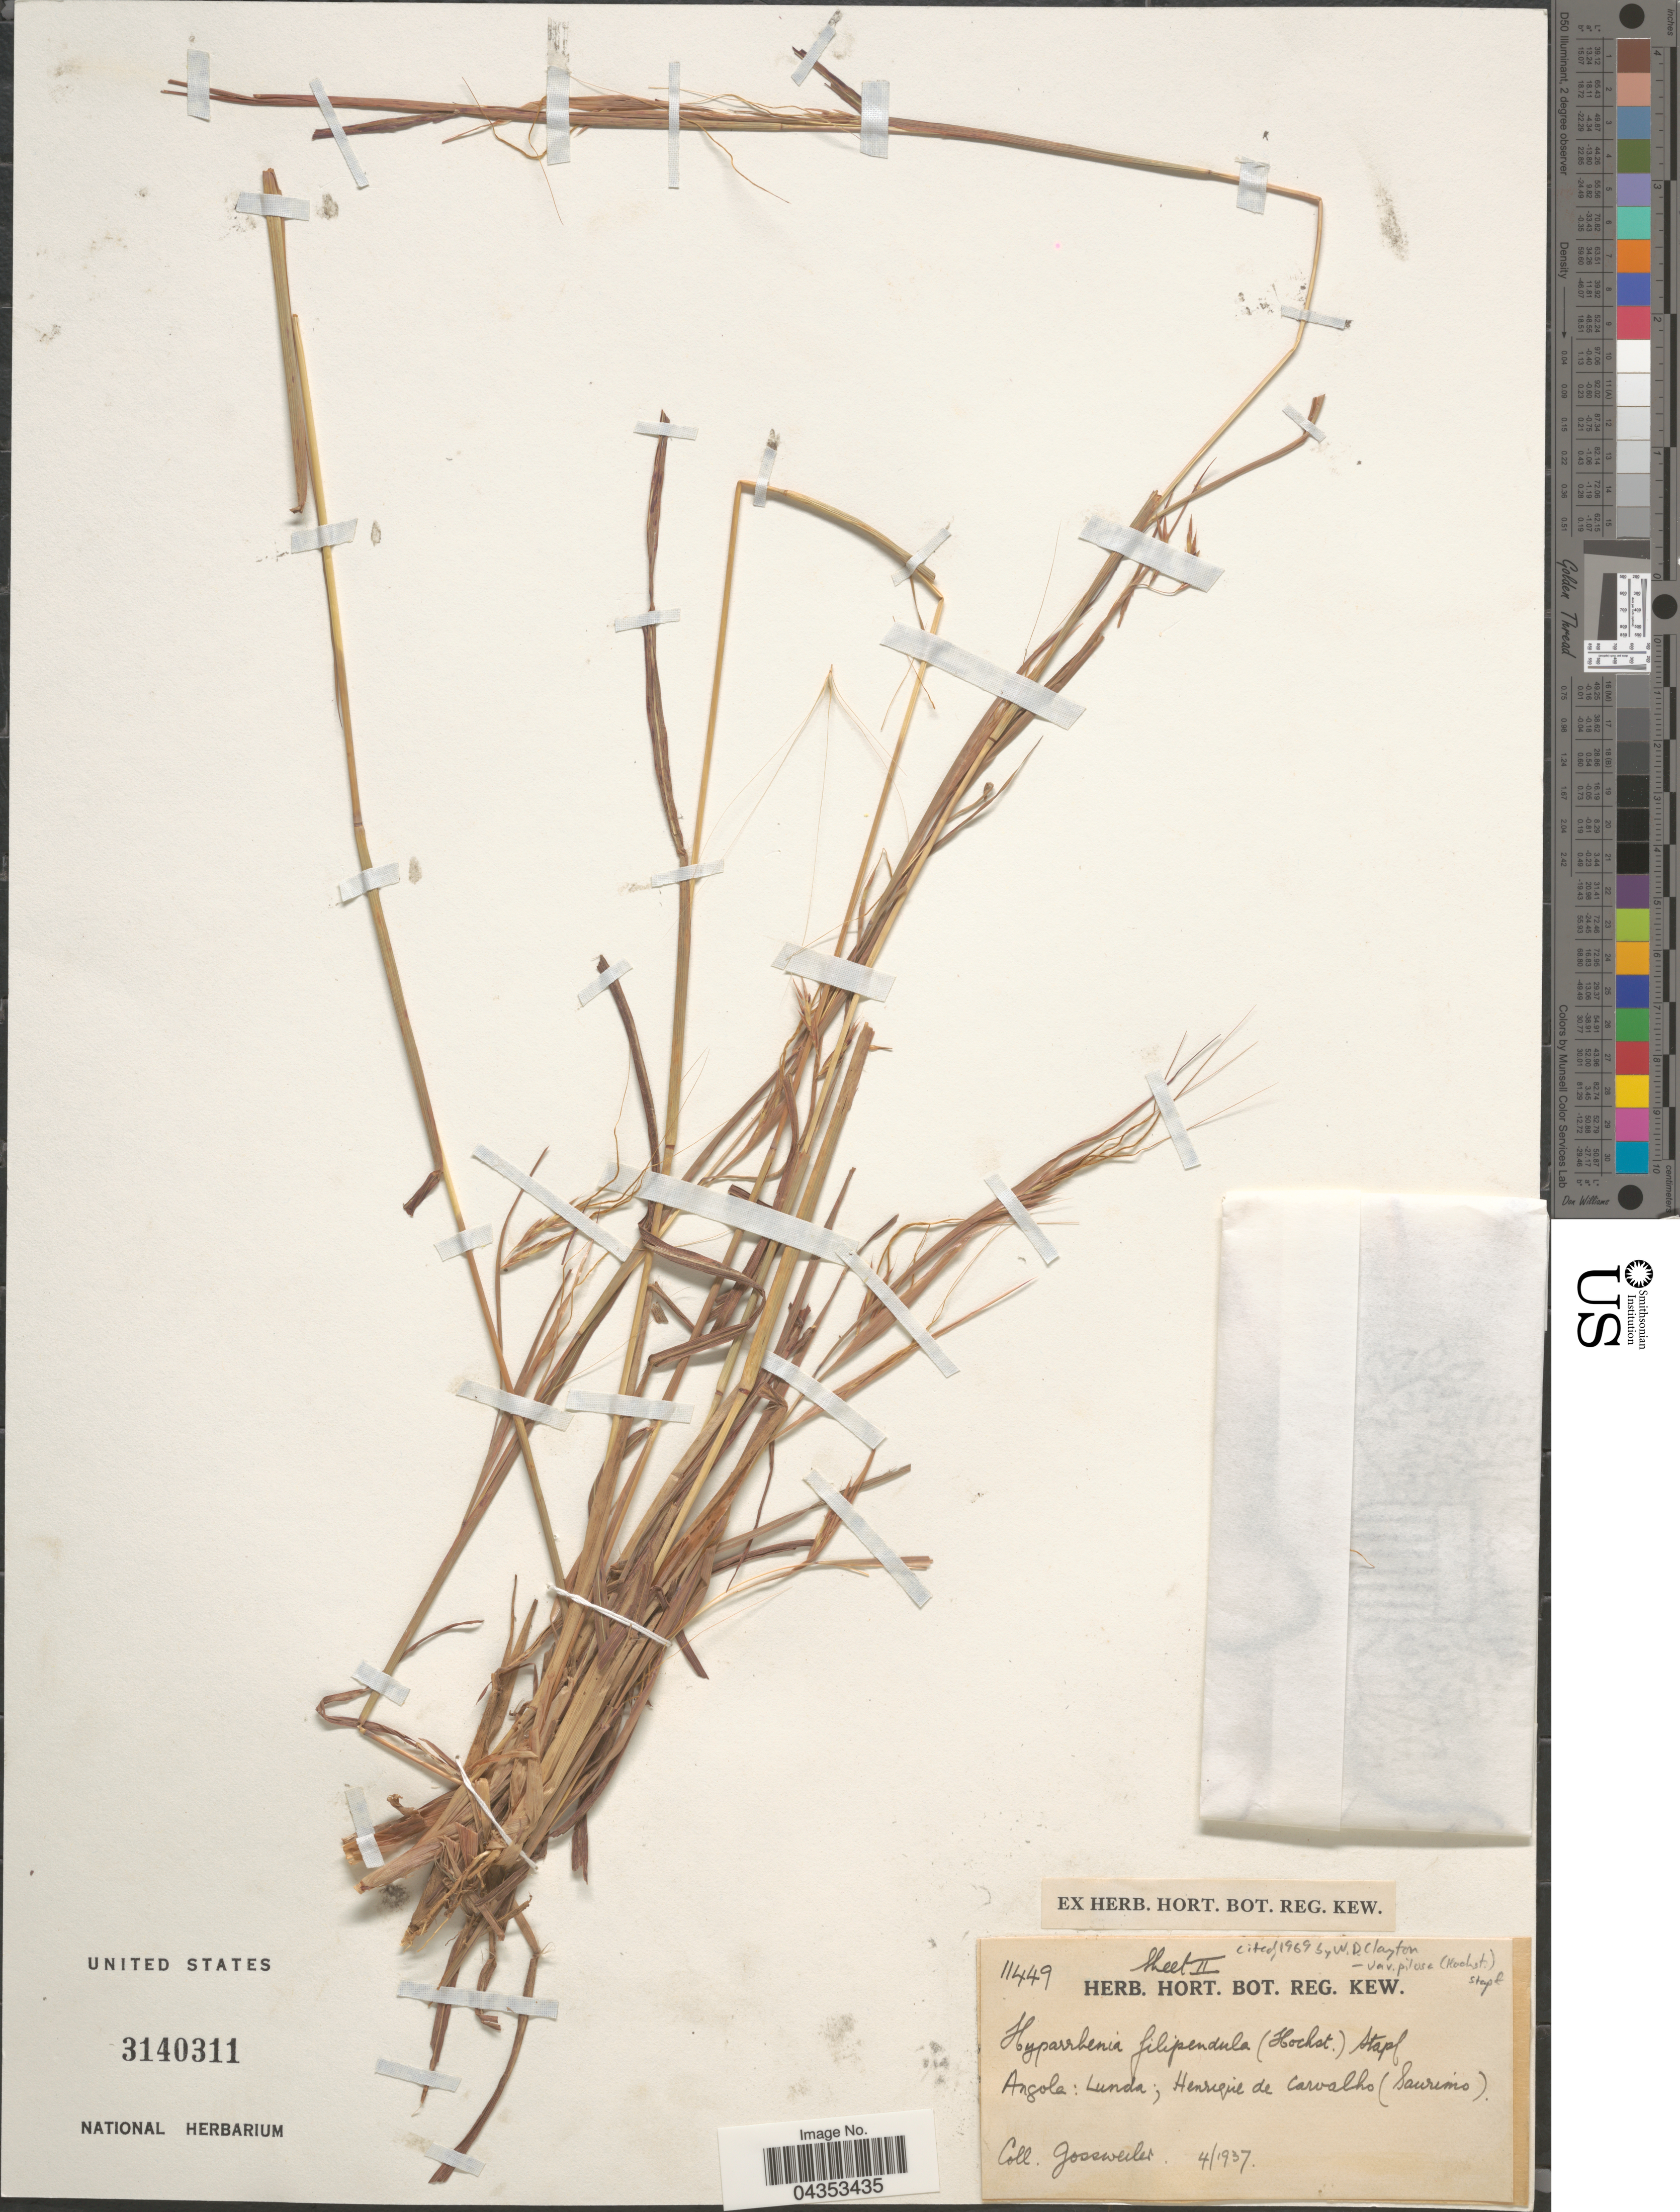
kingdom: Plantae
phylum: Tracheophyta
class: Liliopsida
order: Poales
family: Poaceae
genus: Hyparrhenia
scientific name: Hyparrhenia filipendula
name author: (Hochr.) Stapf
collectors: -. Gossweiler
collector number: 11449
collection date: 1937-04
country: Angola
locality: Lunda; Henrique de Carvilho (Saurimo).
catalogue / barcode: US 3140311